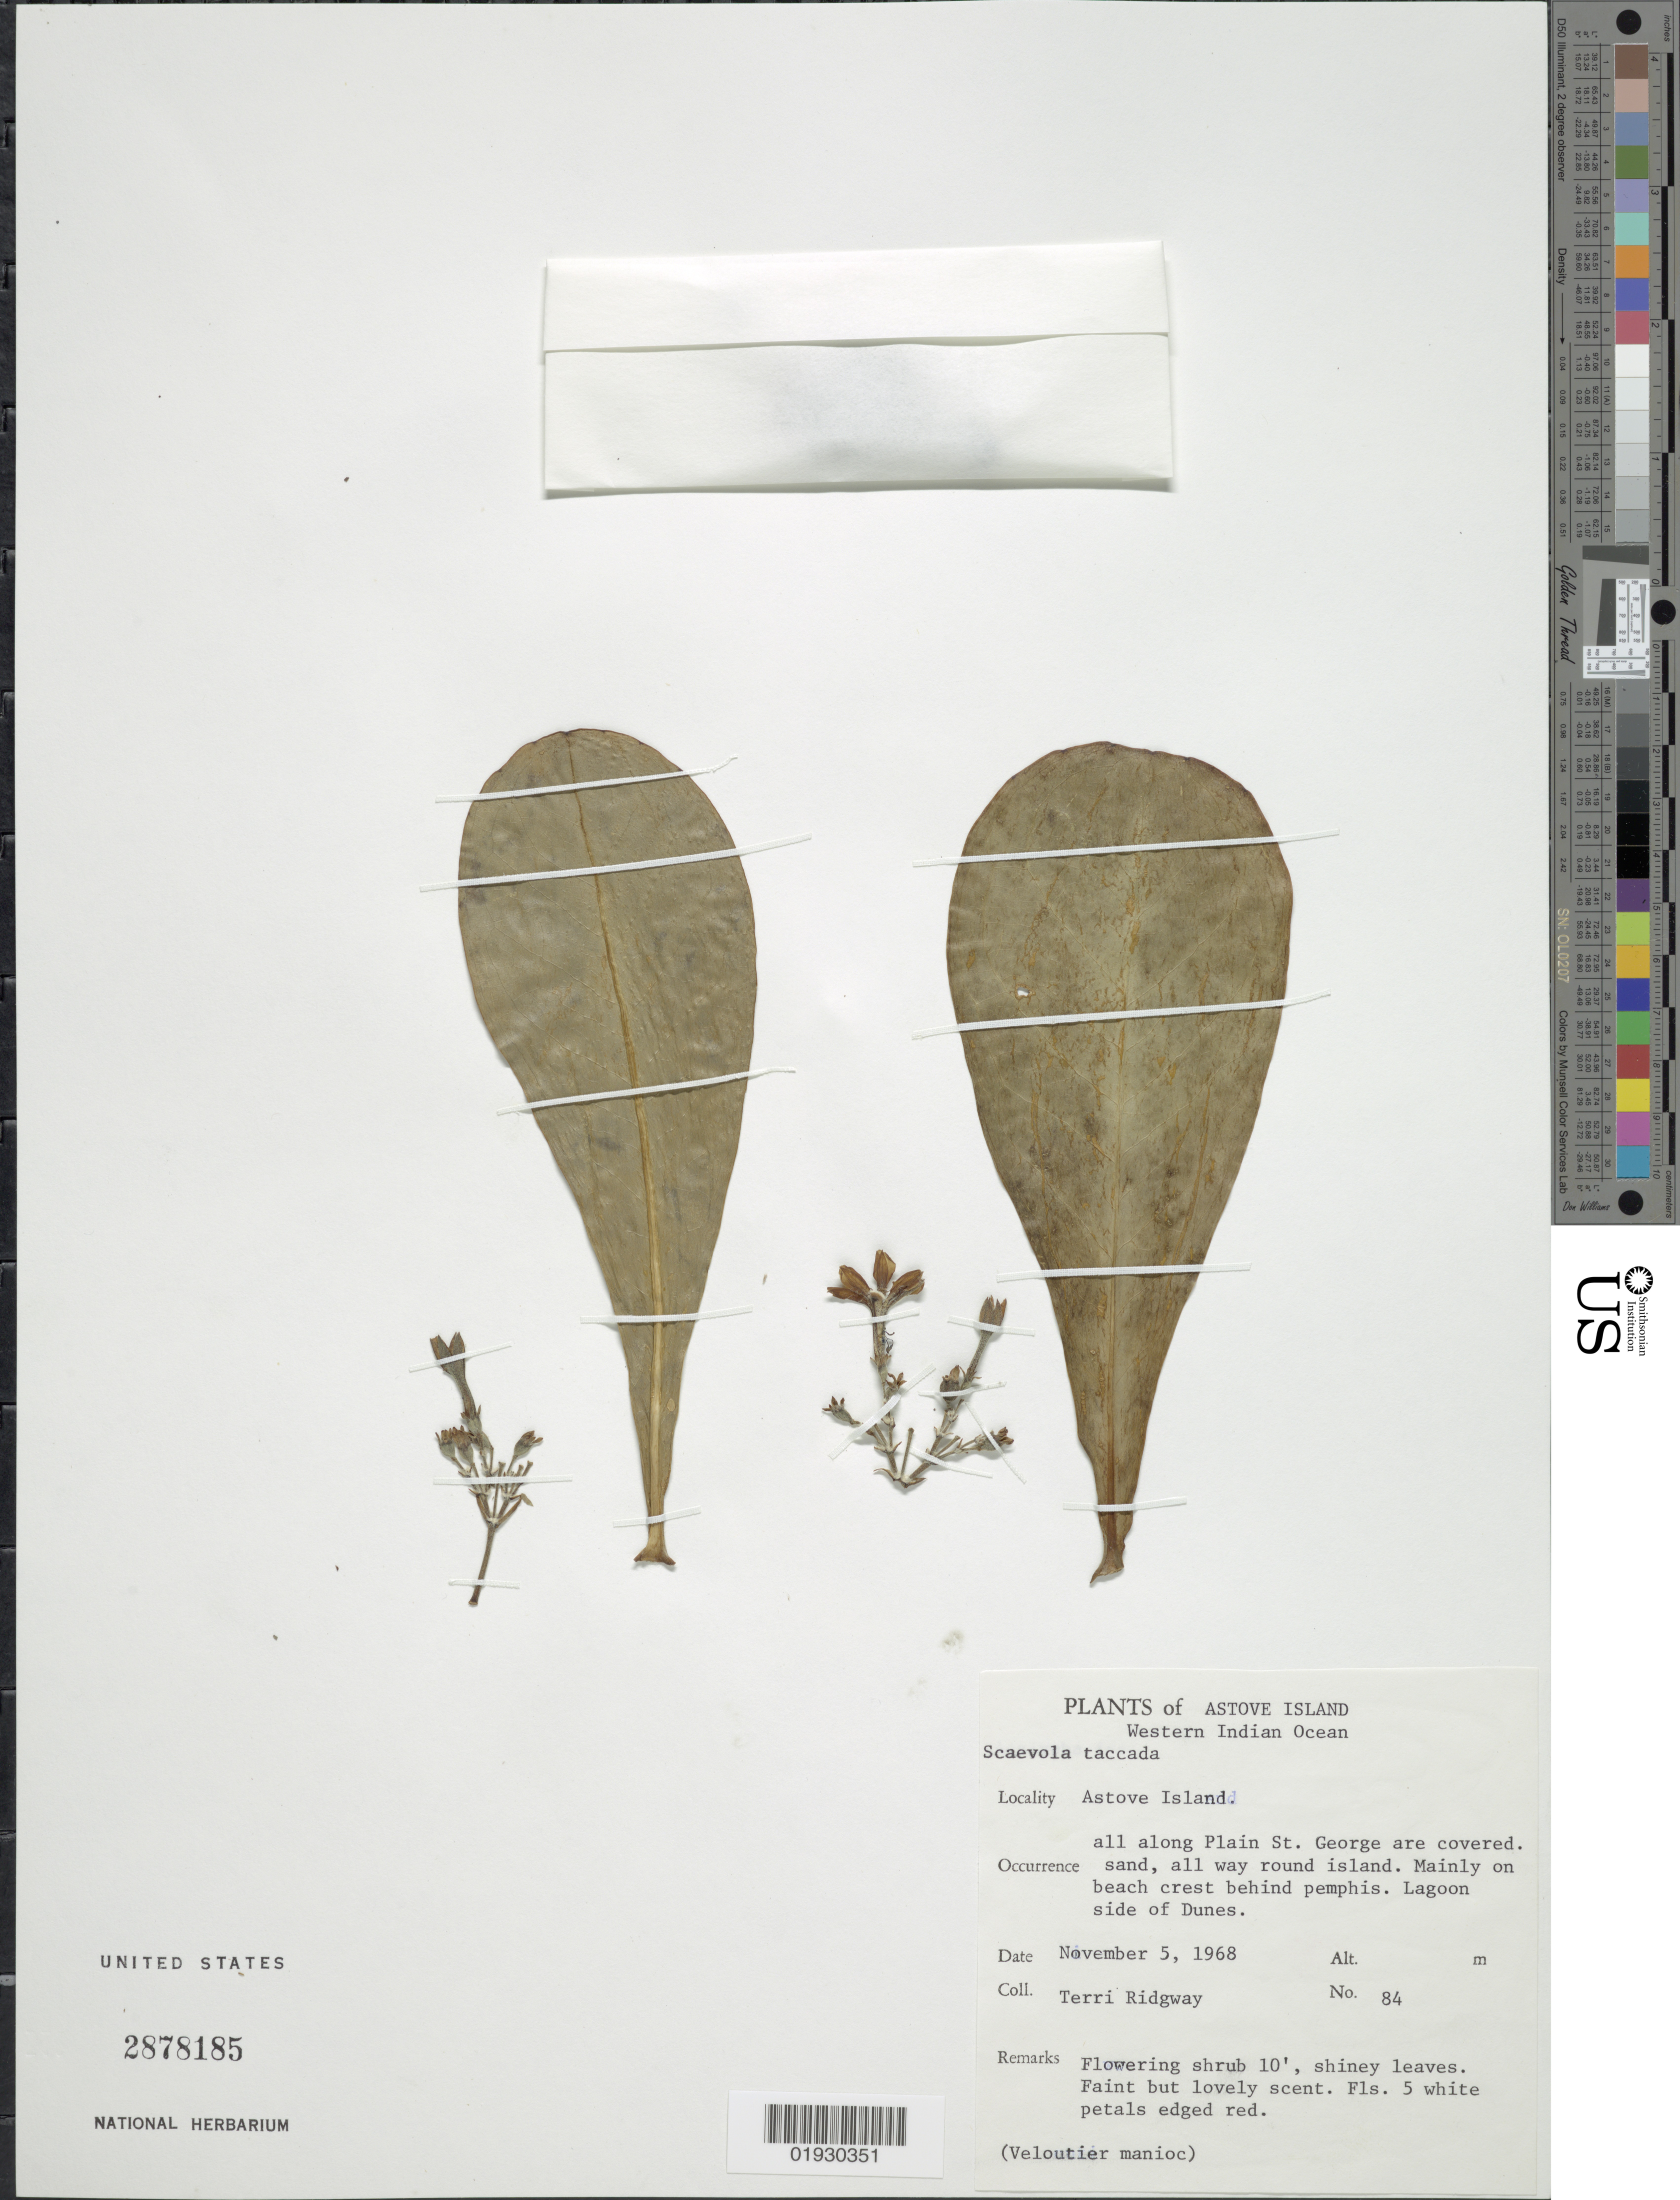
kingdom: Plantae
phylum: Tracheophyta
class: Magnoliopsida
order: Asterales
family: Goodeniaceae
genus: Scaevola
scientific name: Scaevola taccada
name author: (Gaertn.) Roxb.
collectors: T. Ridgway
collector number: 84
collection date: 1968-11-05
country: Seychelles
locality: Astove Island. Western Indian Ocean. Astove Island. All along Plain St. George are covered. All way round island. Lagoon side of Dunes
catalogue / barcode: US 2878185